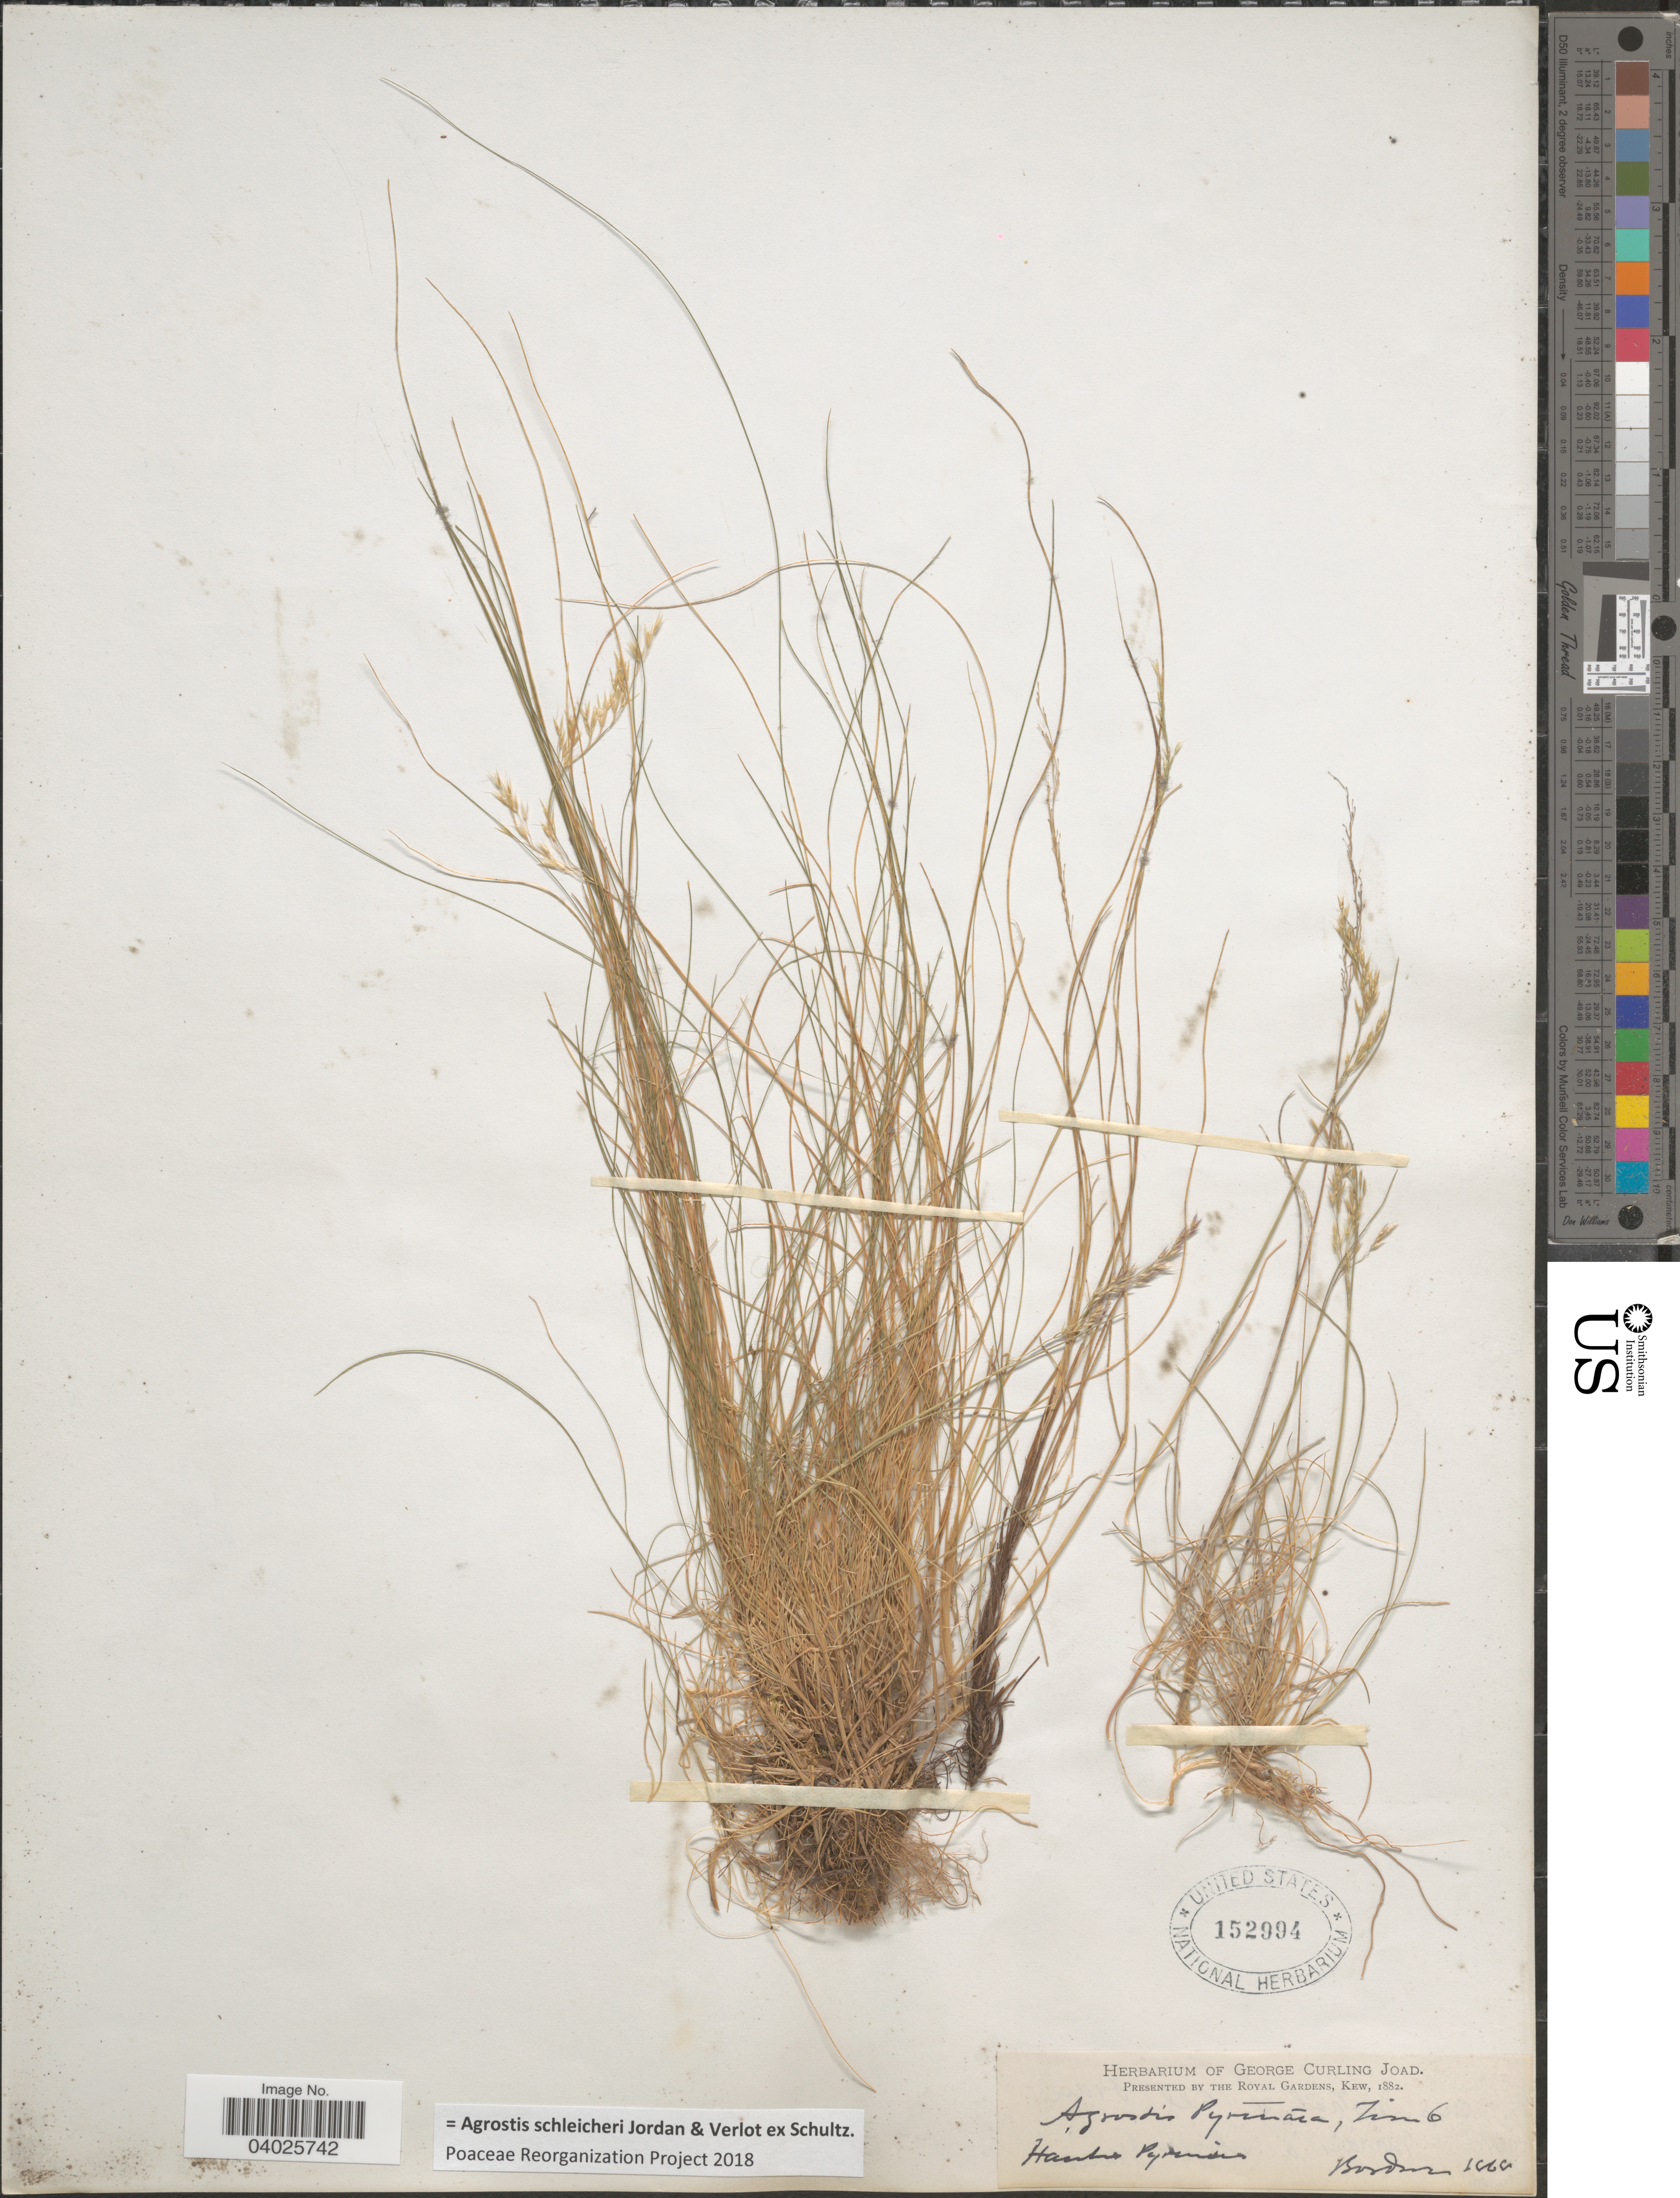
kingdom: Plantae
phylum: Tracheophyta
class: Liliopsida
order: Poales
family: Poaceae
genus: Alpagrostis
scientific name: Alpagrostis schleicheri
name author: (Jord. & Verl.) P.M. Peterson et al.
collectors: -. Bordere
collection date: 1868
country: France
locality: Hautes Pyrenées.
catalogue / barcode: US 152994